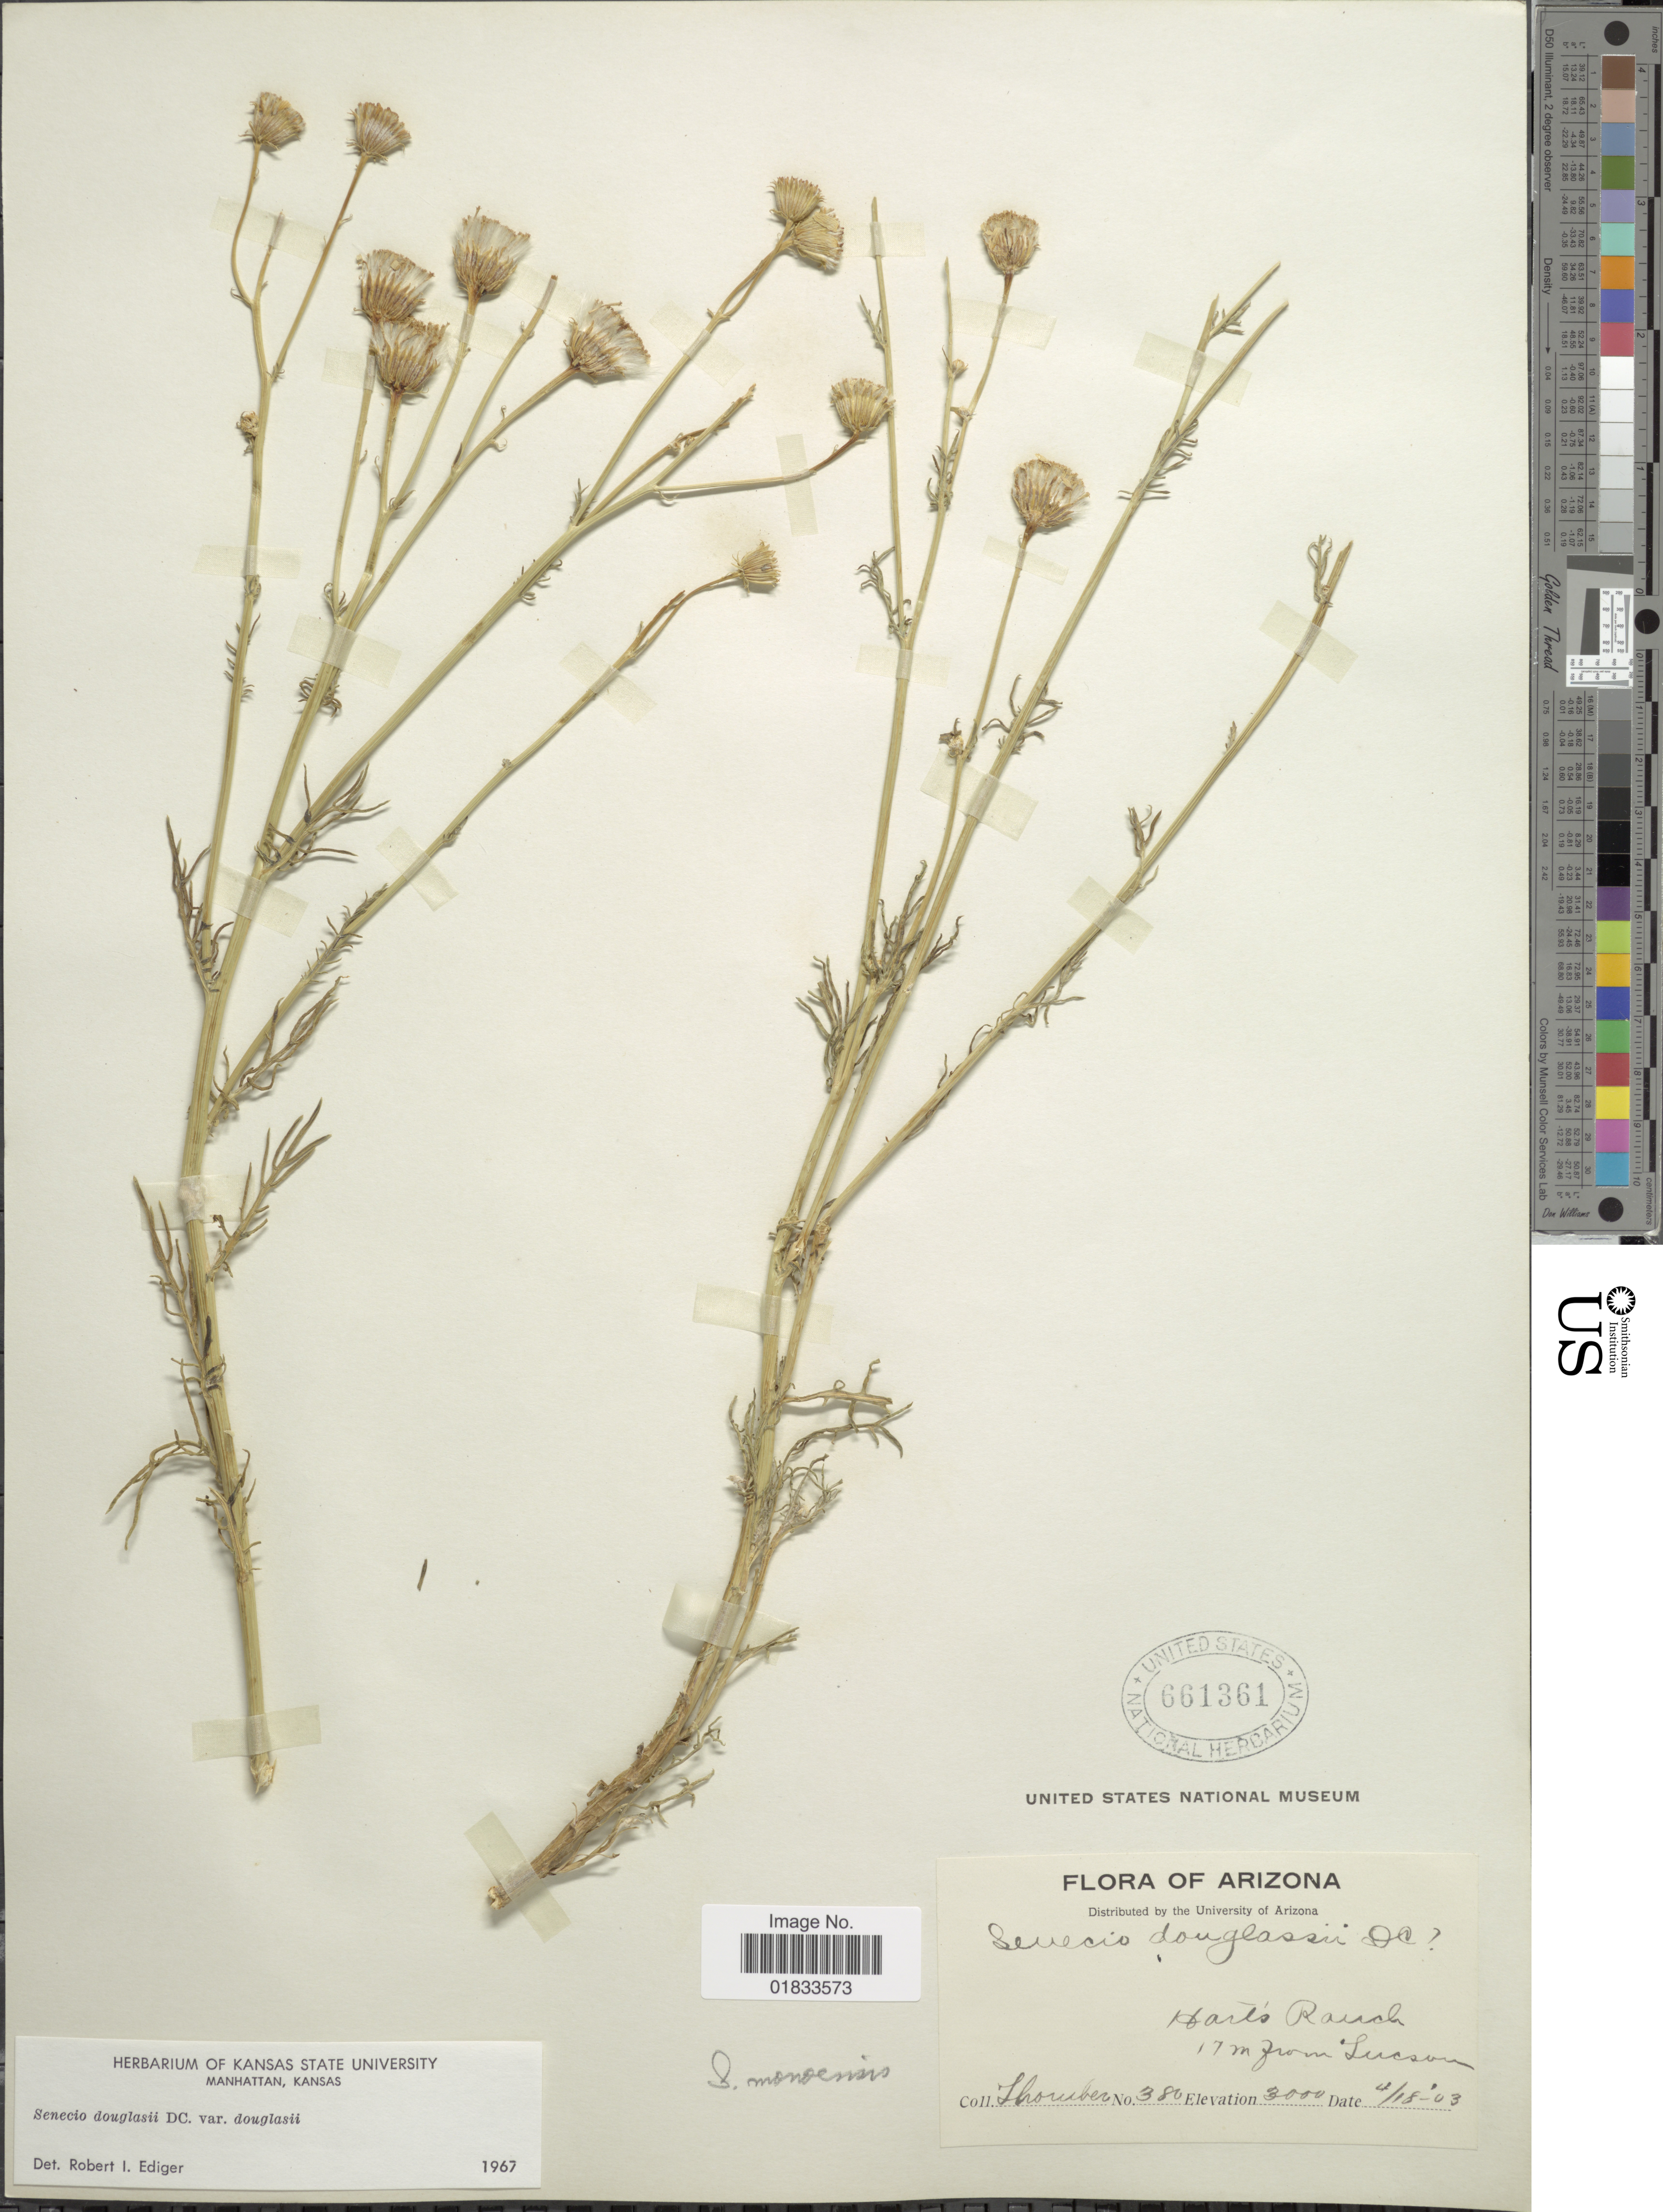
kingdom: Plantae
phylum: Tracheophyta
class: Magnoliopsida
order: Asterales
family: Asteraceae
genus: Senecio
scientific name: Senecio flaccidus var. douglasii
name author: (DC.) B.L. Turner & T.M. Barkley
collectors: J. Thornber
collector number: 380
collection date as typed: Transcribed d/m/y: 18/4/03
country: United States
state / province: Arizona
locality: Hart's Ranch, 17 m from Tucson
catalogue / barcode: US 661361